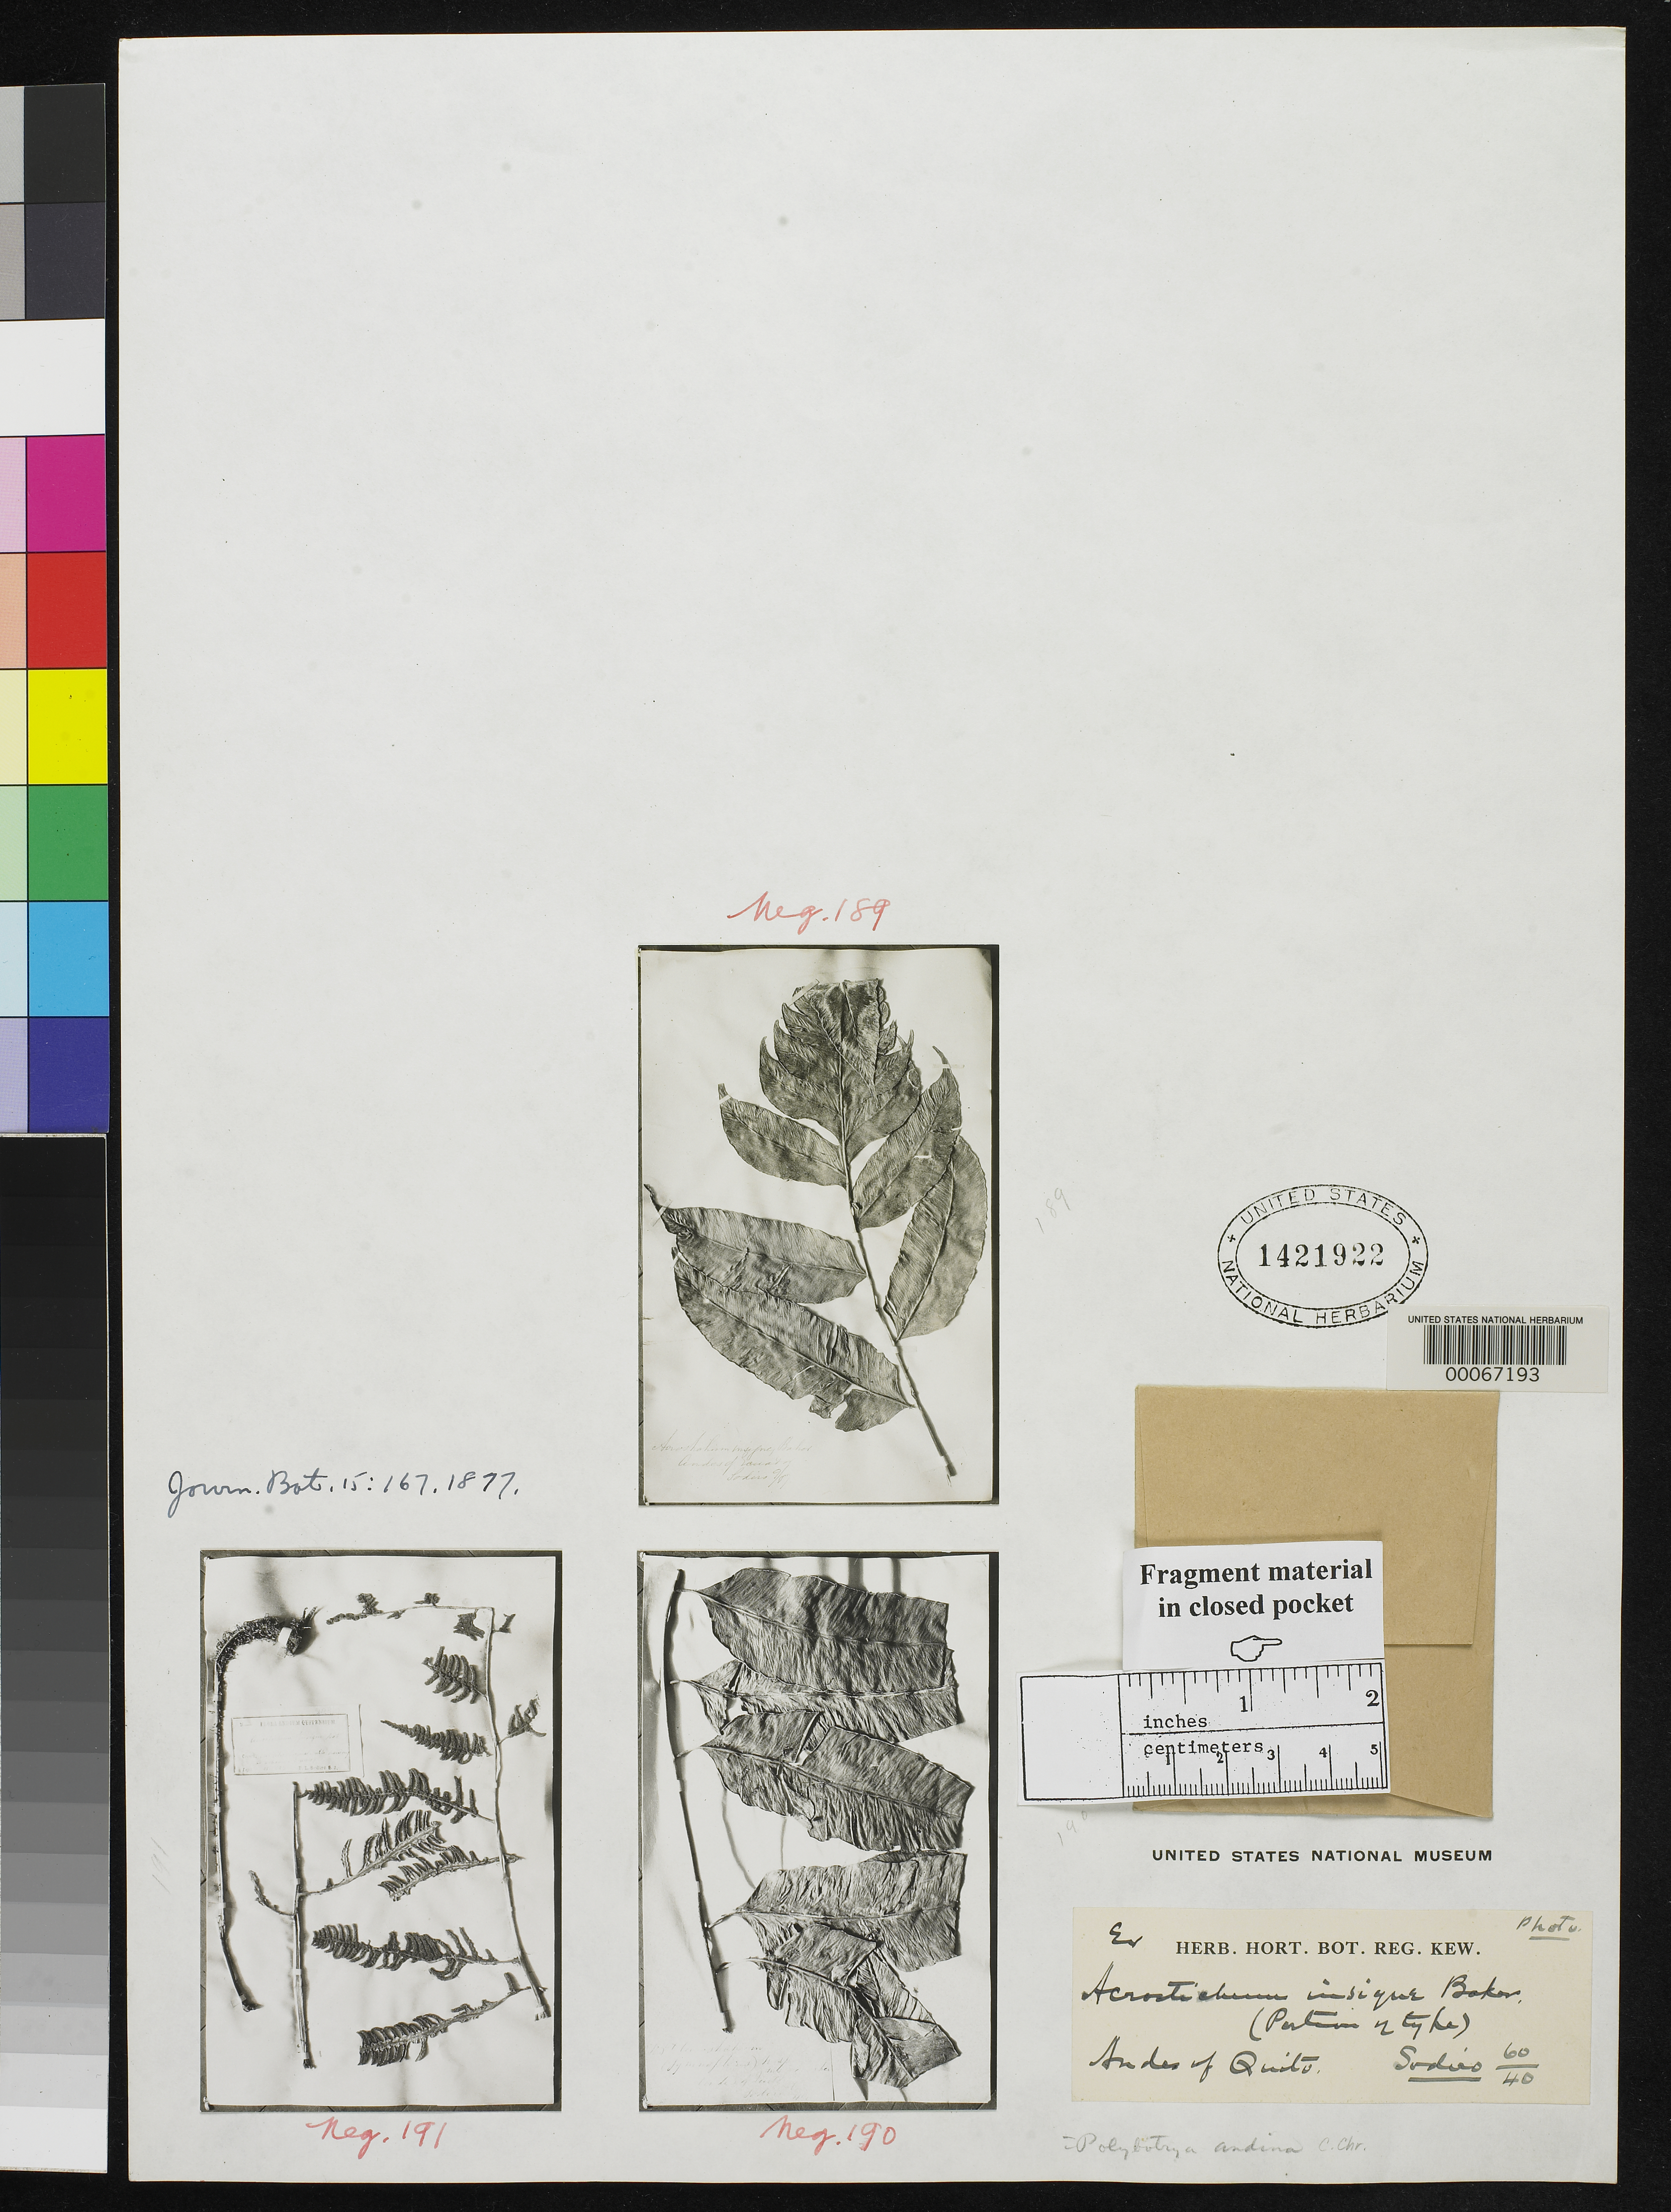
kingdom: Plantae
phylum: Tracheophyta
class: Polypodiopsida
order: Polypodiales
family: Pteridaceae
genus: Acrostichum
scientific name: Acrostichum insigne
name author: Baker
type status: Type Fragment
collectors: L. Sodiro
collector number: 60/40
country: Ecuador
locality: Andes of Quito.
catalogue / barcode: US 1421922